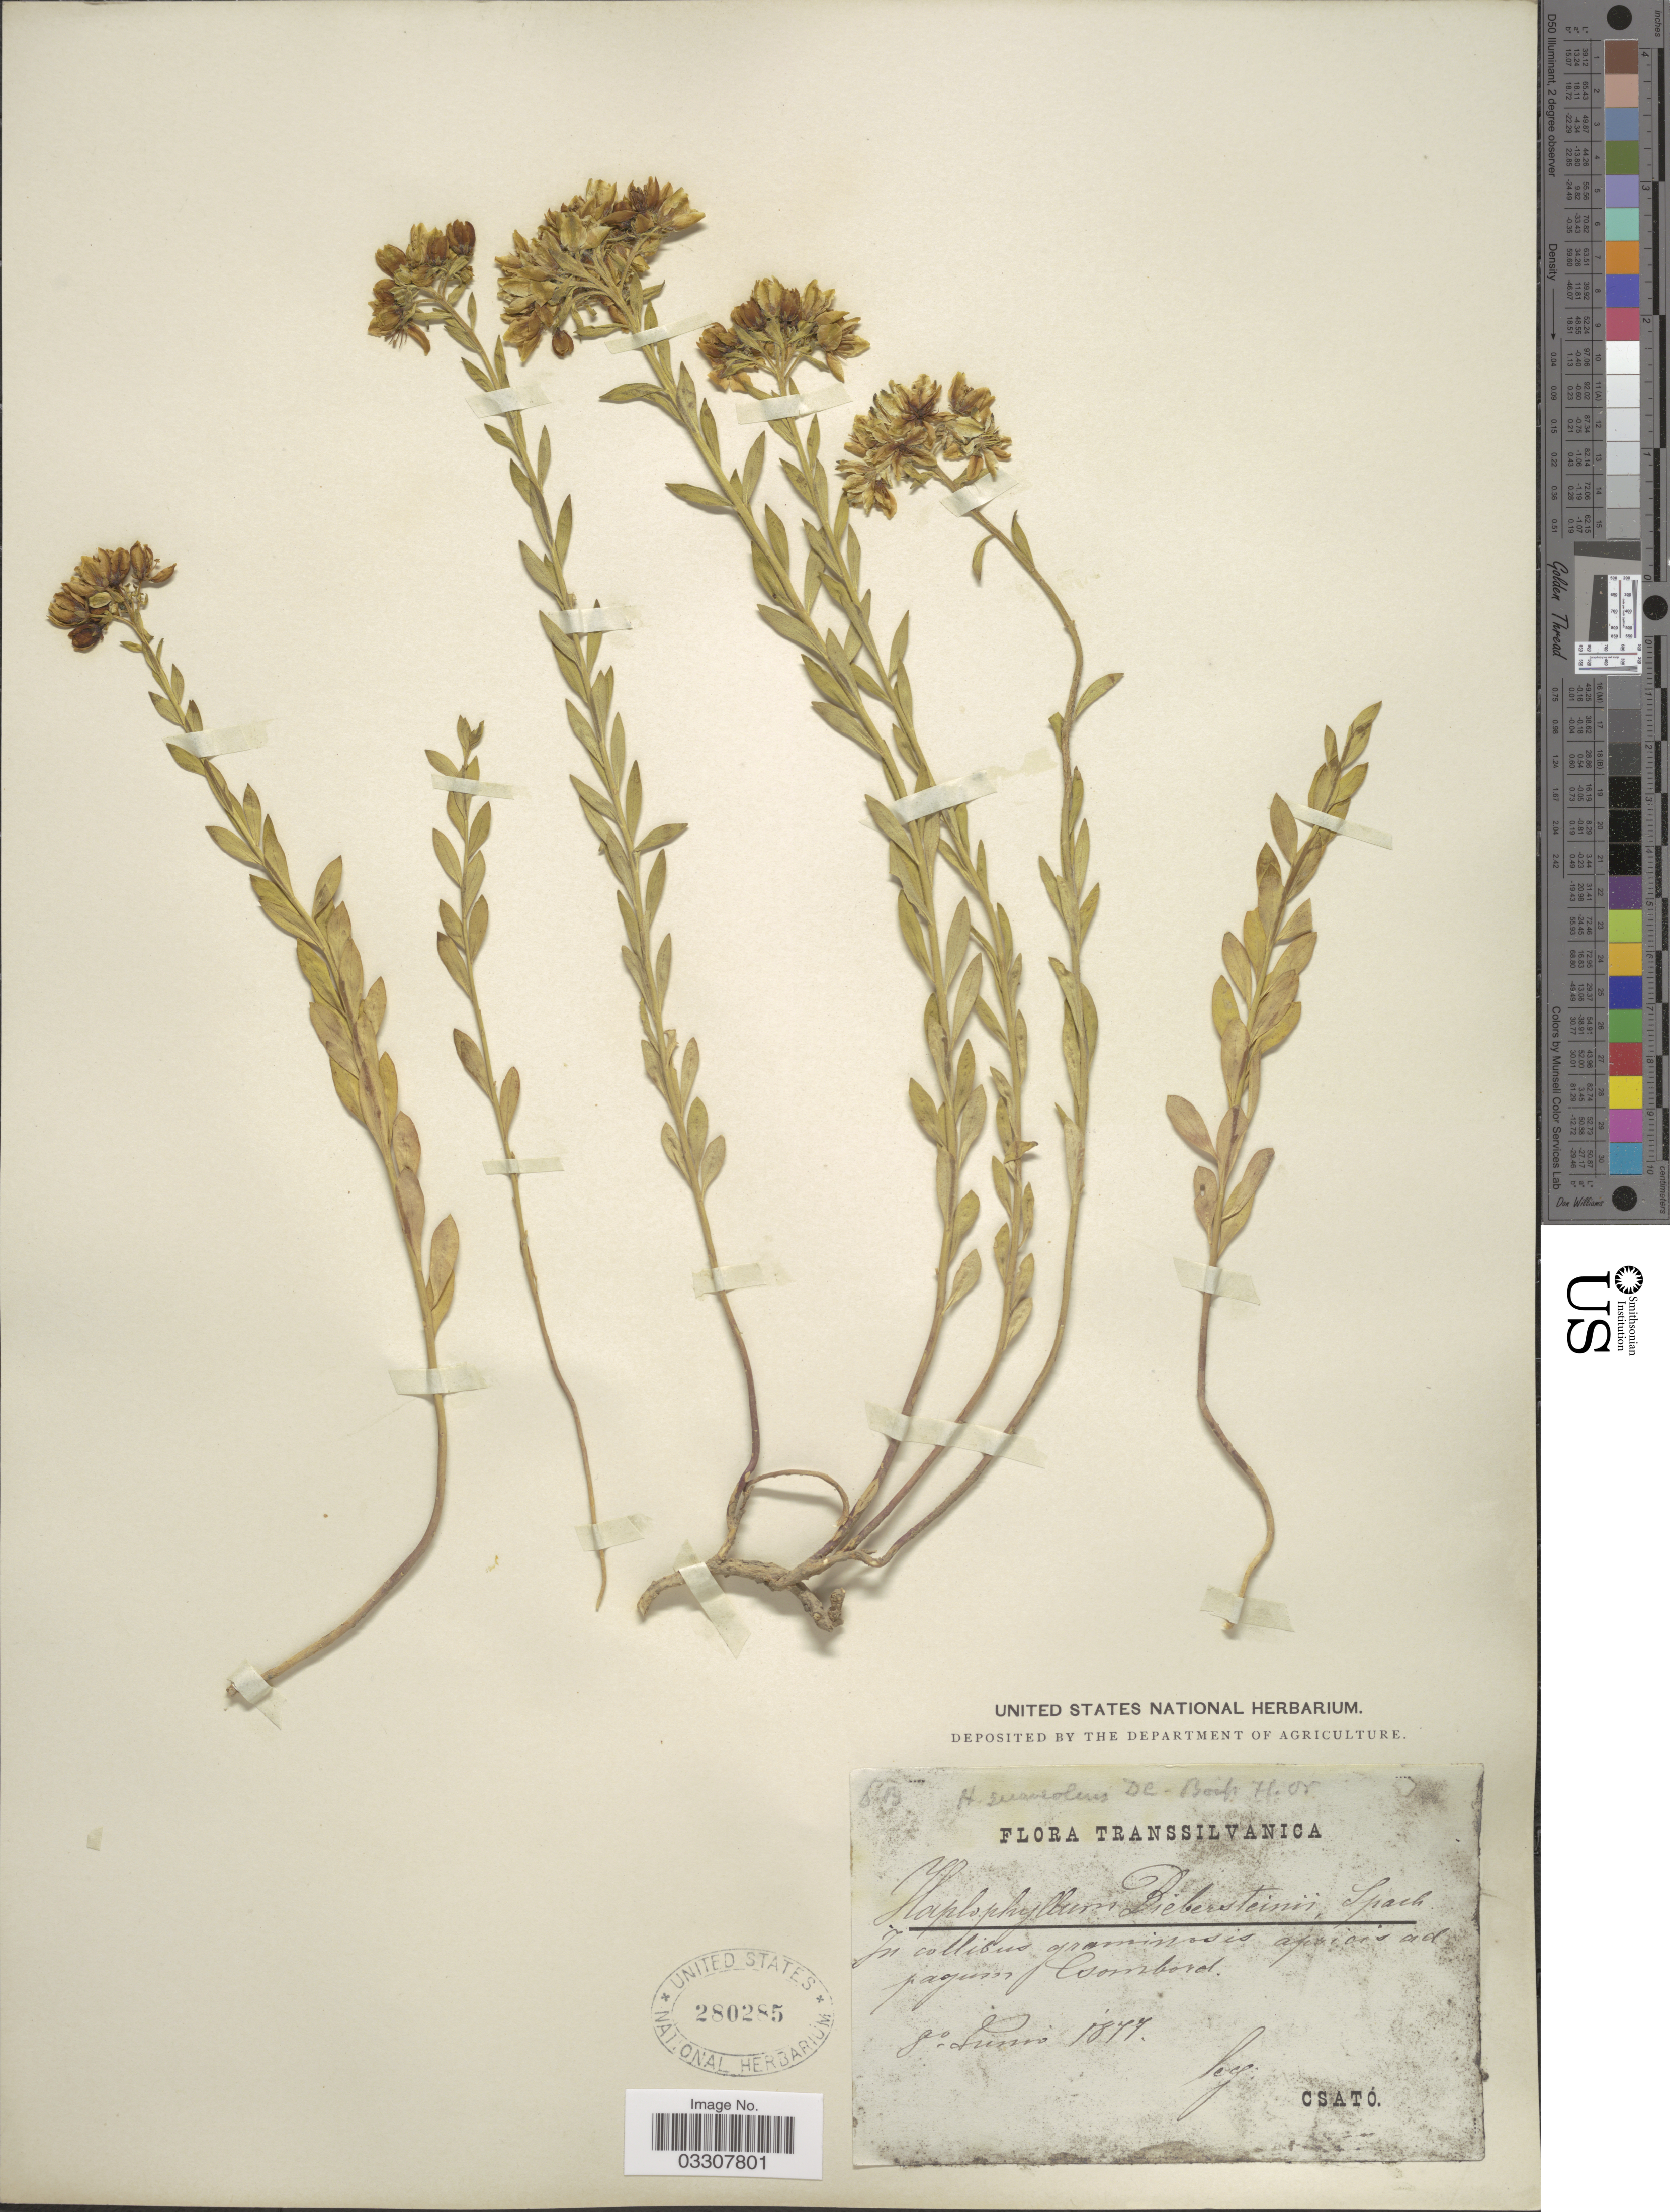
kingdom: Plantae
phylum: Tracheophyta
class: Magnoliopsida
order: Sapindales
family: Rutaceae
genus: Haplophyllum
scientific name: Haplophyllum suaveolens var. suaveolens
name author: (DC.) G. Don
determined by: Strong, Mark T., (BOT), Smithsonian Institution - National Museum of Natural History (UNITED STATES)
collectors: Csató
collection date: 1877-06-08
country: Romania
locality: Transsilvanica. In collibus graminosis apricis ad pagum Csombord.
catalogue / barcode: US 280285